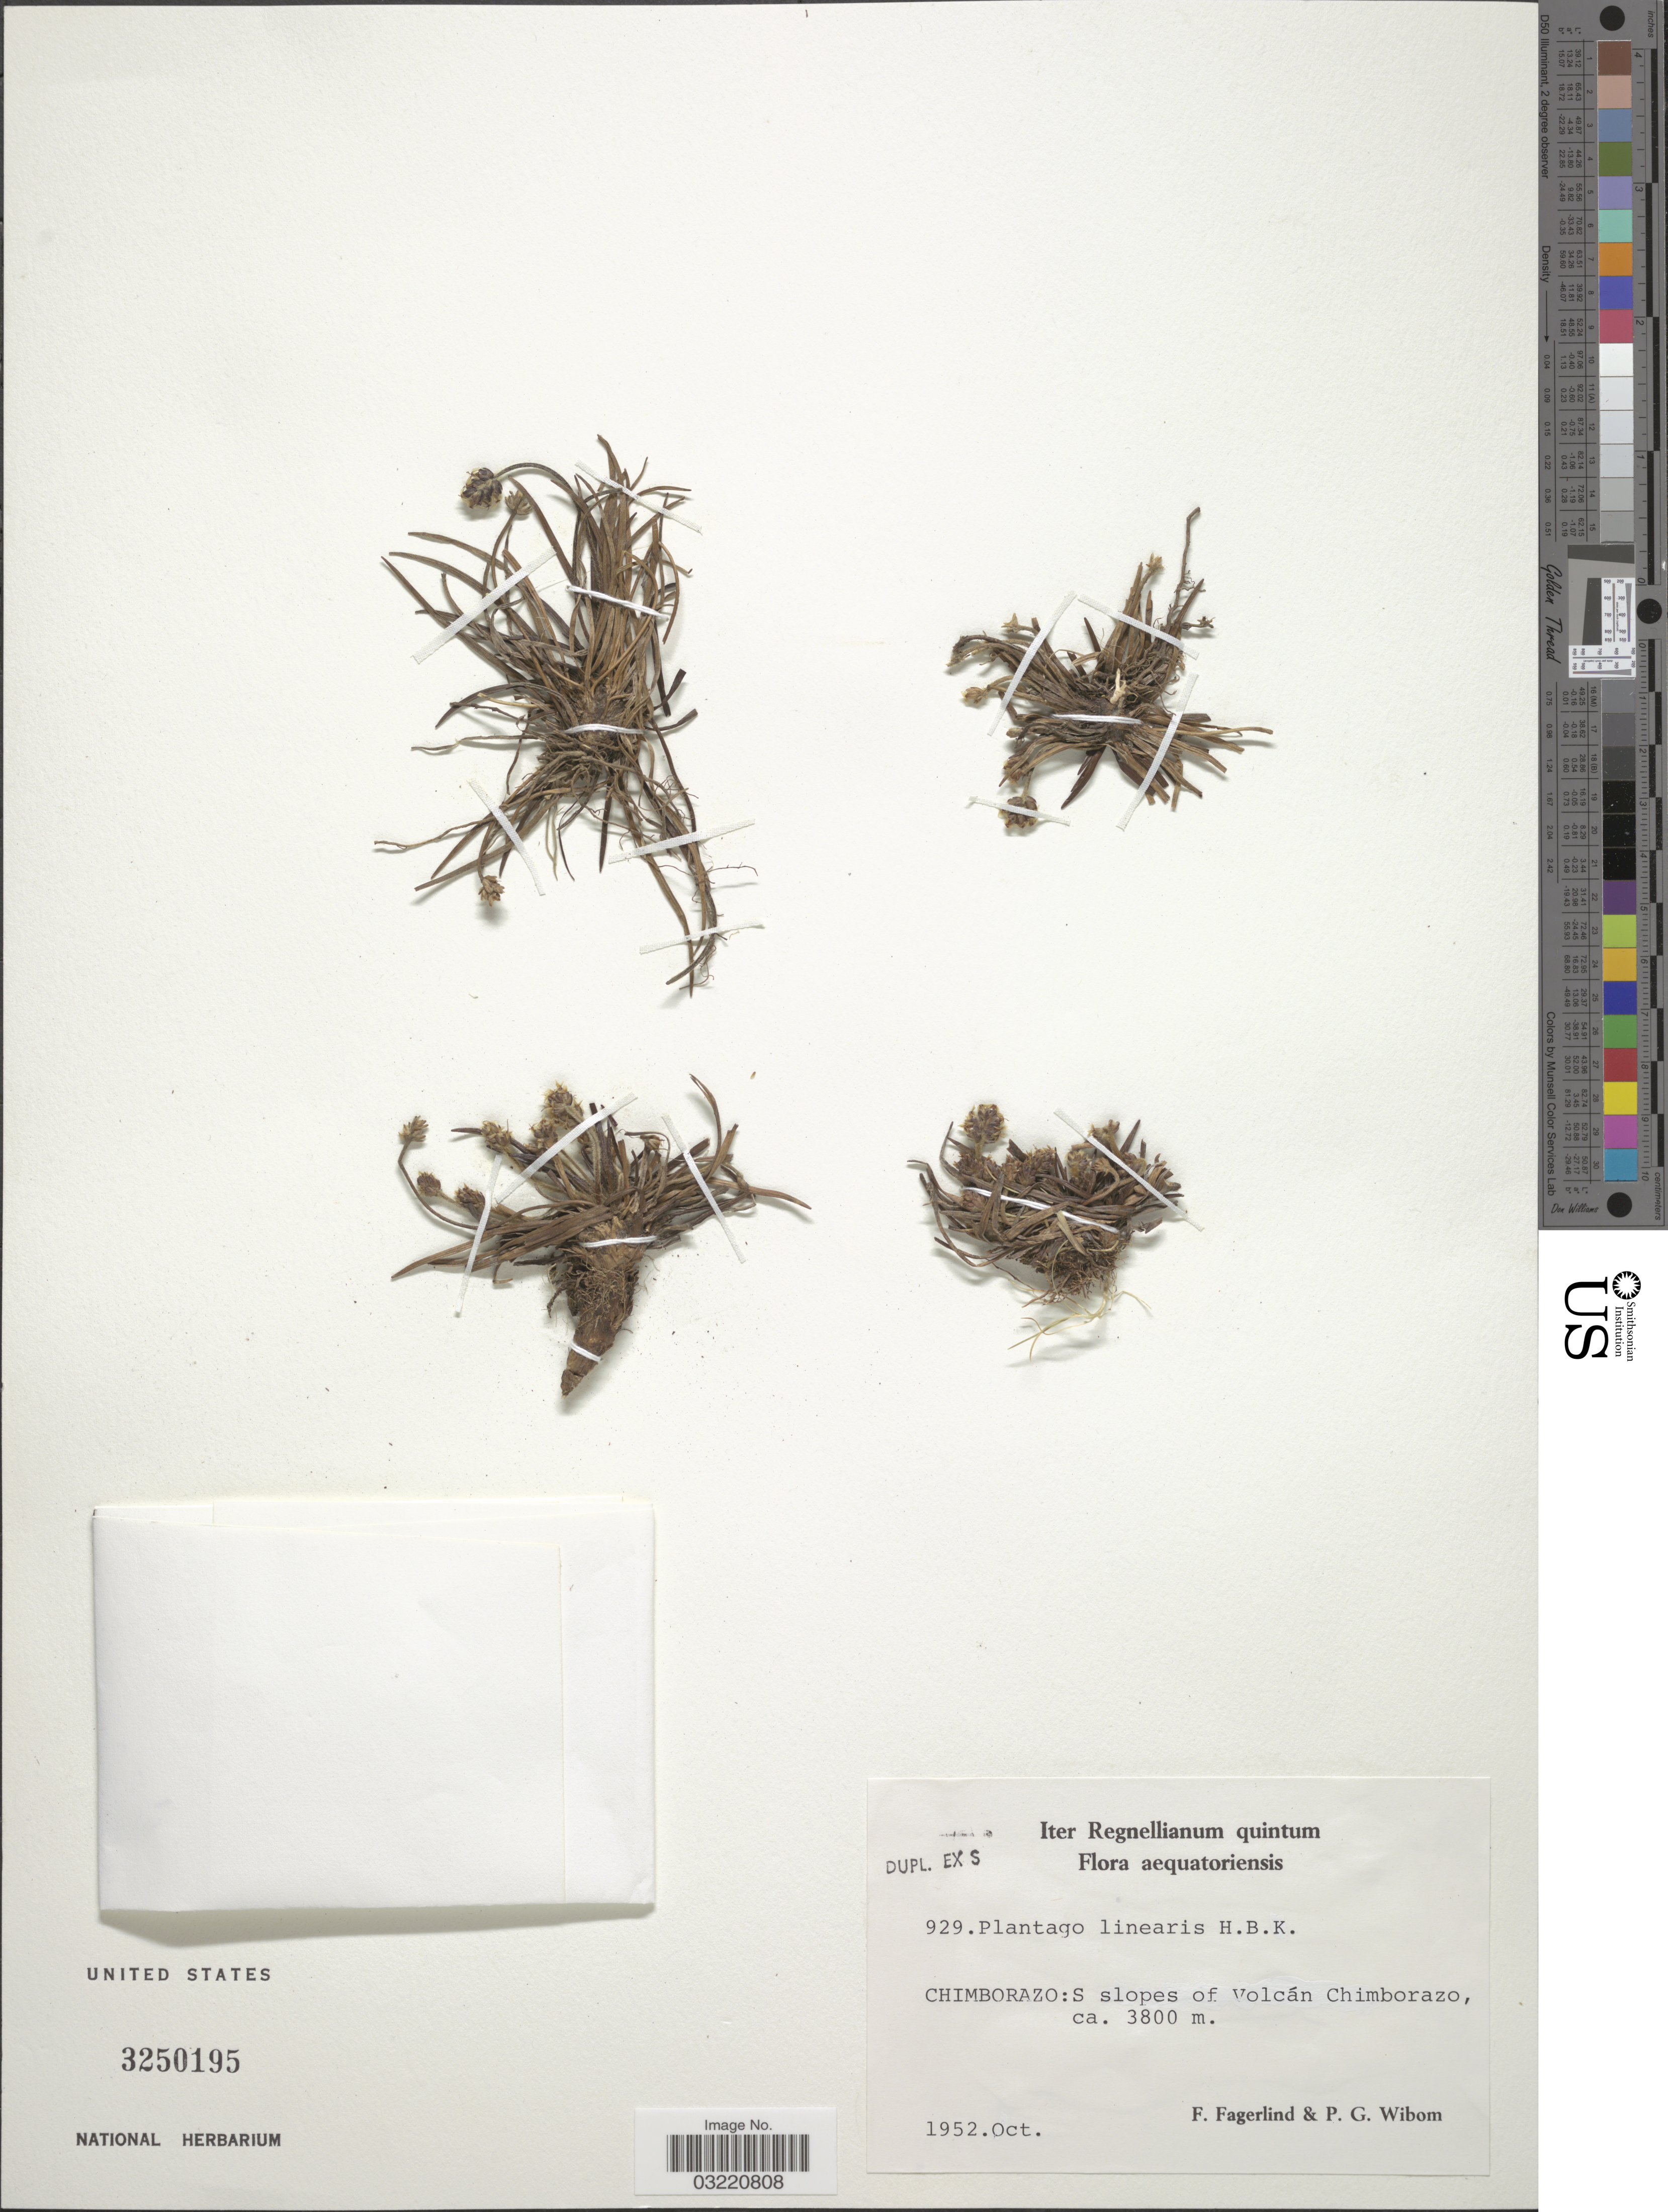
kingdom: Plantae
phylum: Tracheophyta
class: Magnoliopsida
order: Lamiales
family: Plantaginaceae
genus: Plantago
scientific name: Plantago linearis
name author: Kunth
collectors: F. Fagerlind & P. Wibom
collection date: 1952-10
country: Ecuador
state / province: Chimborazo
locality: S slopes of Volcán Chimborazo.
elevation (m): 3800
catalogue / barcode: US 3250195